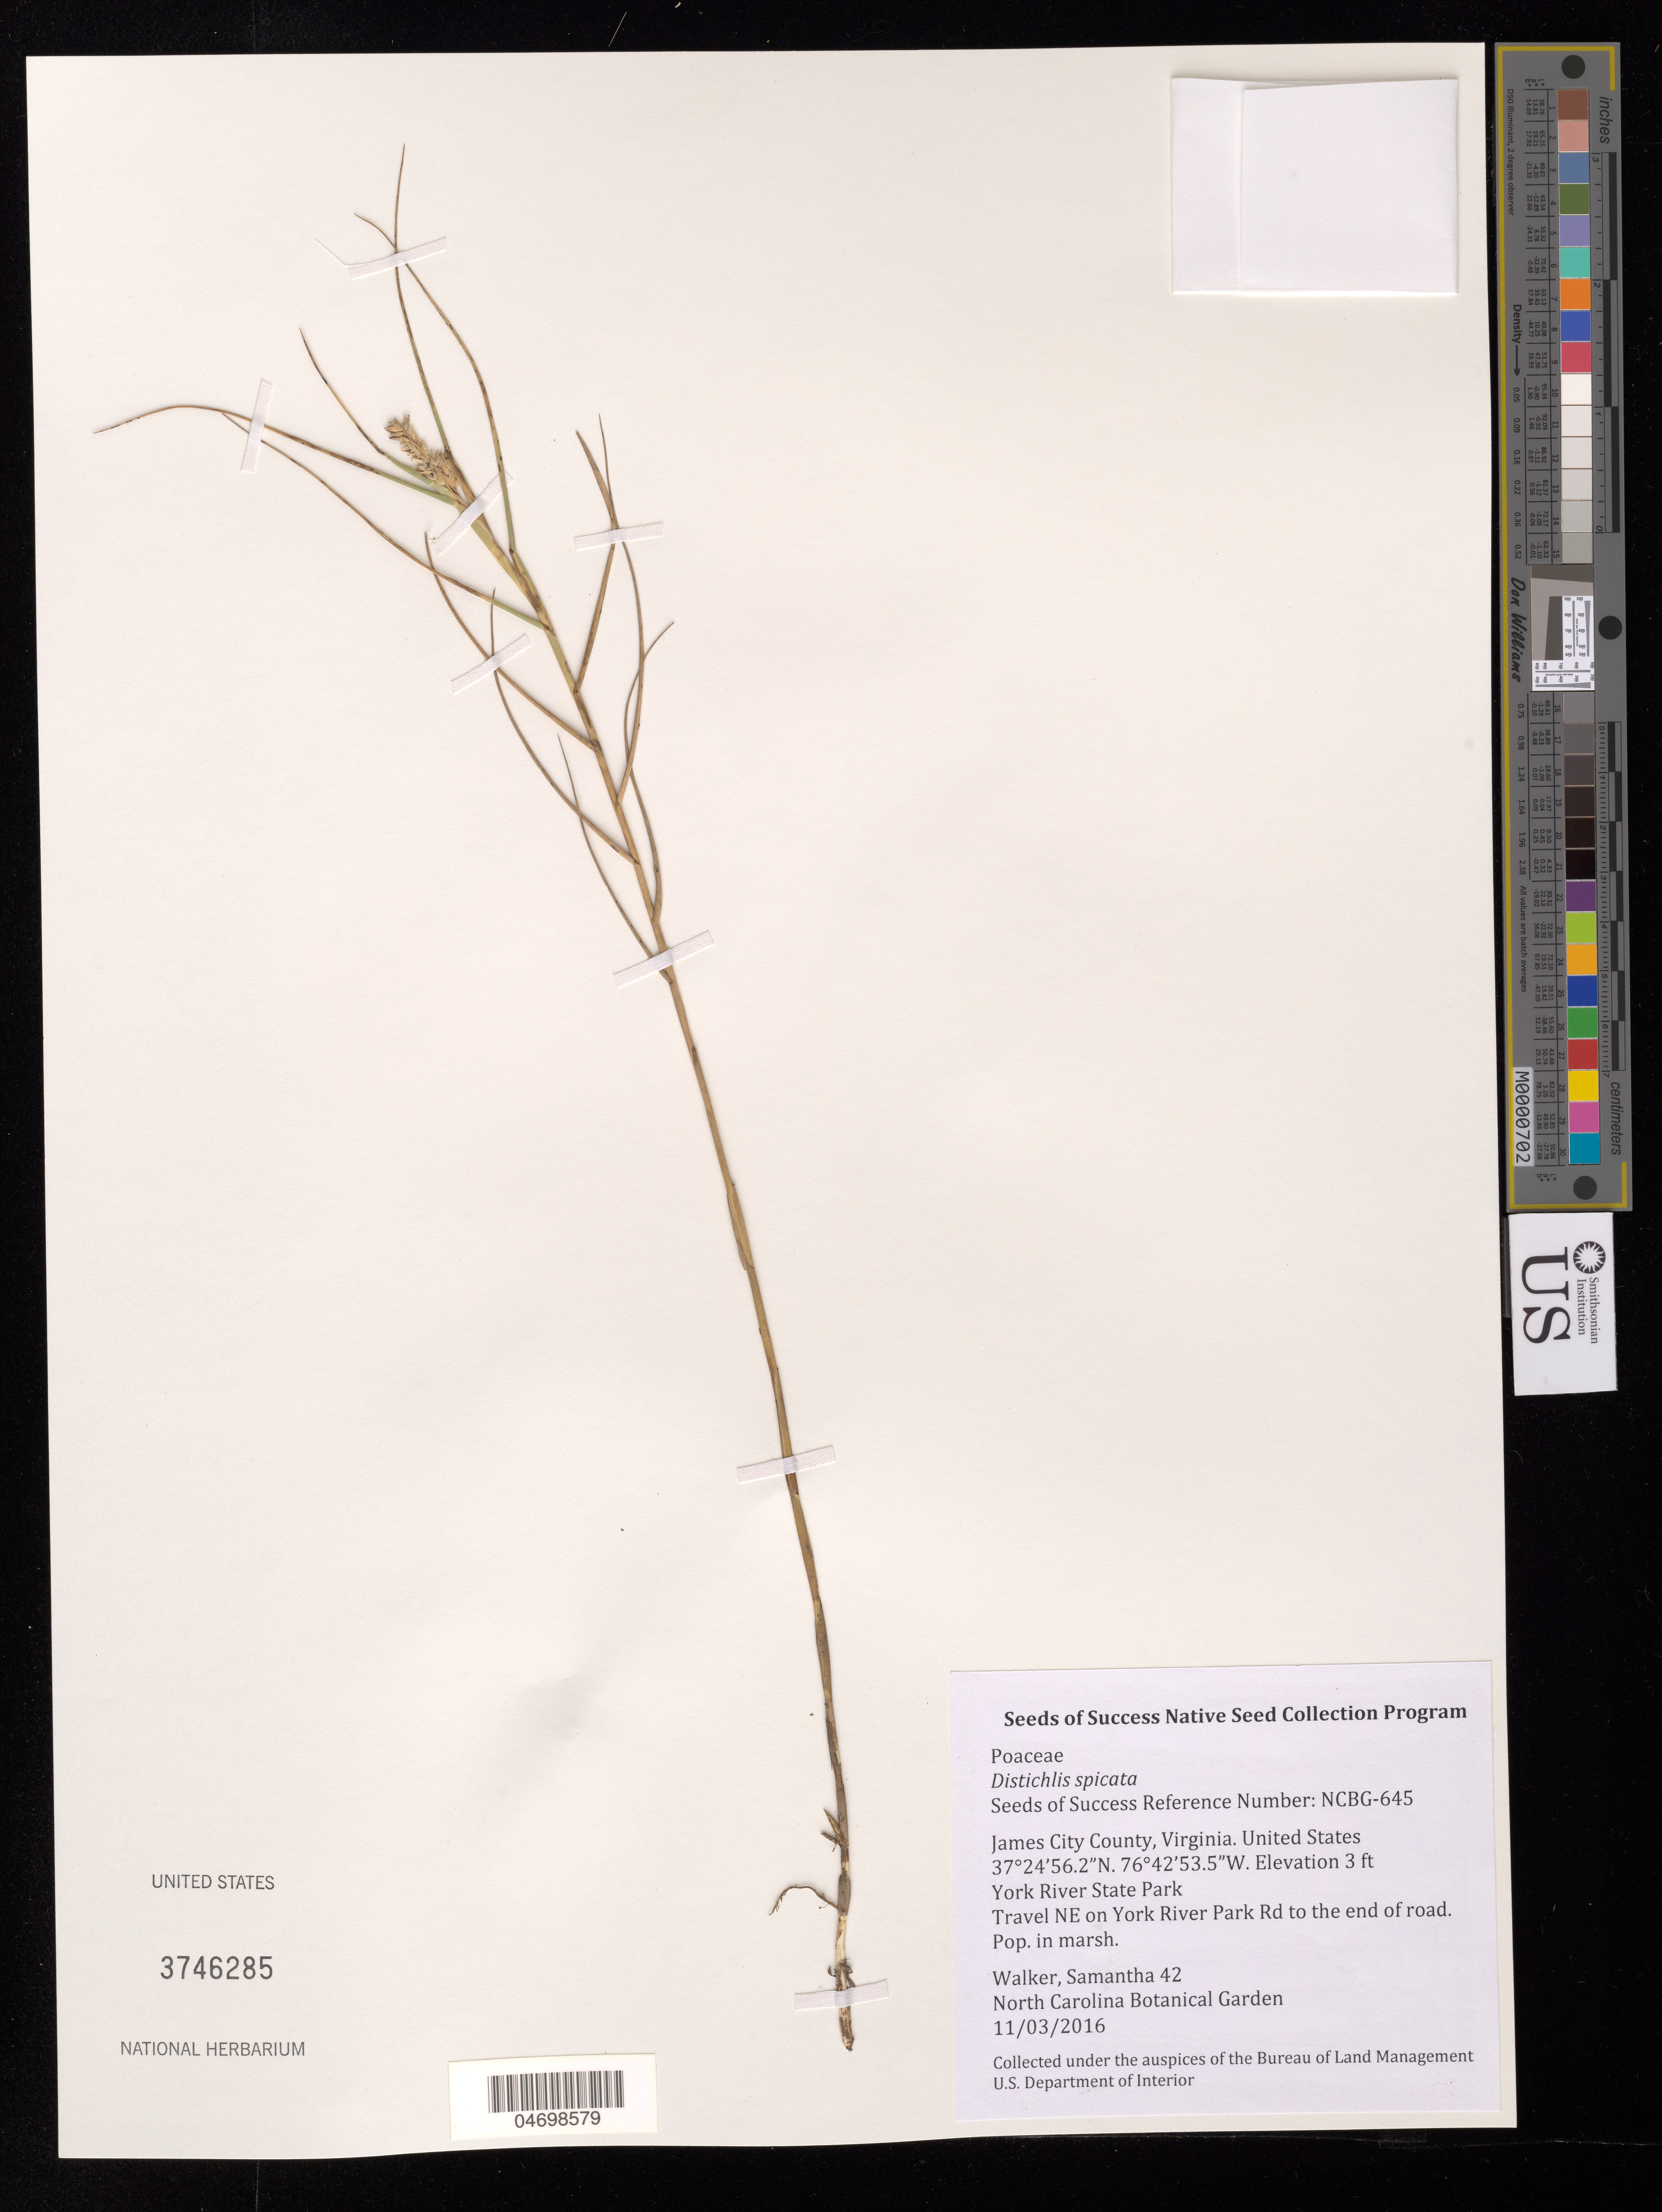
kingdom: Plantae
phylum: Tracheophyta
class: Liliopsida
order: Poales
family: Poaceae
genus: Distichlis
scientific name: Distichlis spicata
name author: (L.) Greene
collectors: S. Walker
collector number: NCBG-645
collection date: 2016-11-03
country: United States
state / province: Virginia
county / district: James City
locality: York River State Park, Backbone Labyrinth Trail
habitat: Mid-atlantic high salt marsh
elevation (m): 1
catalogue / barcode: US 3746285